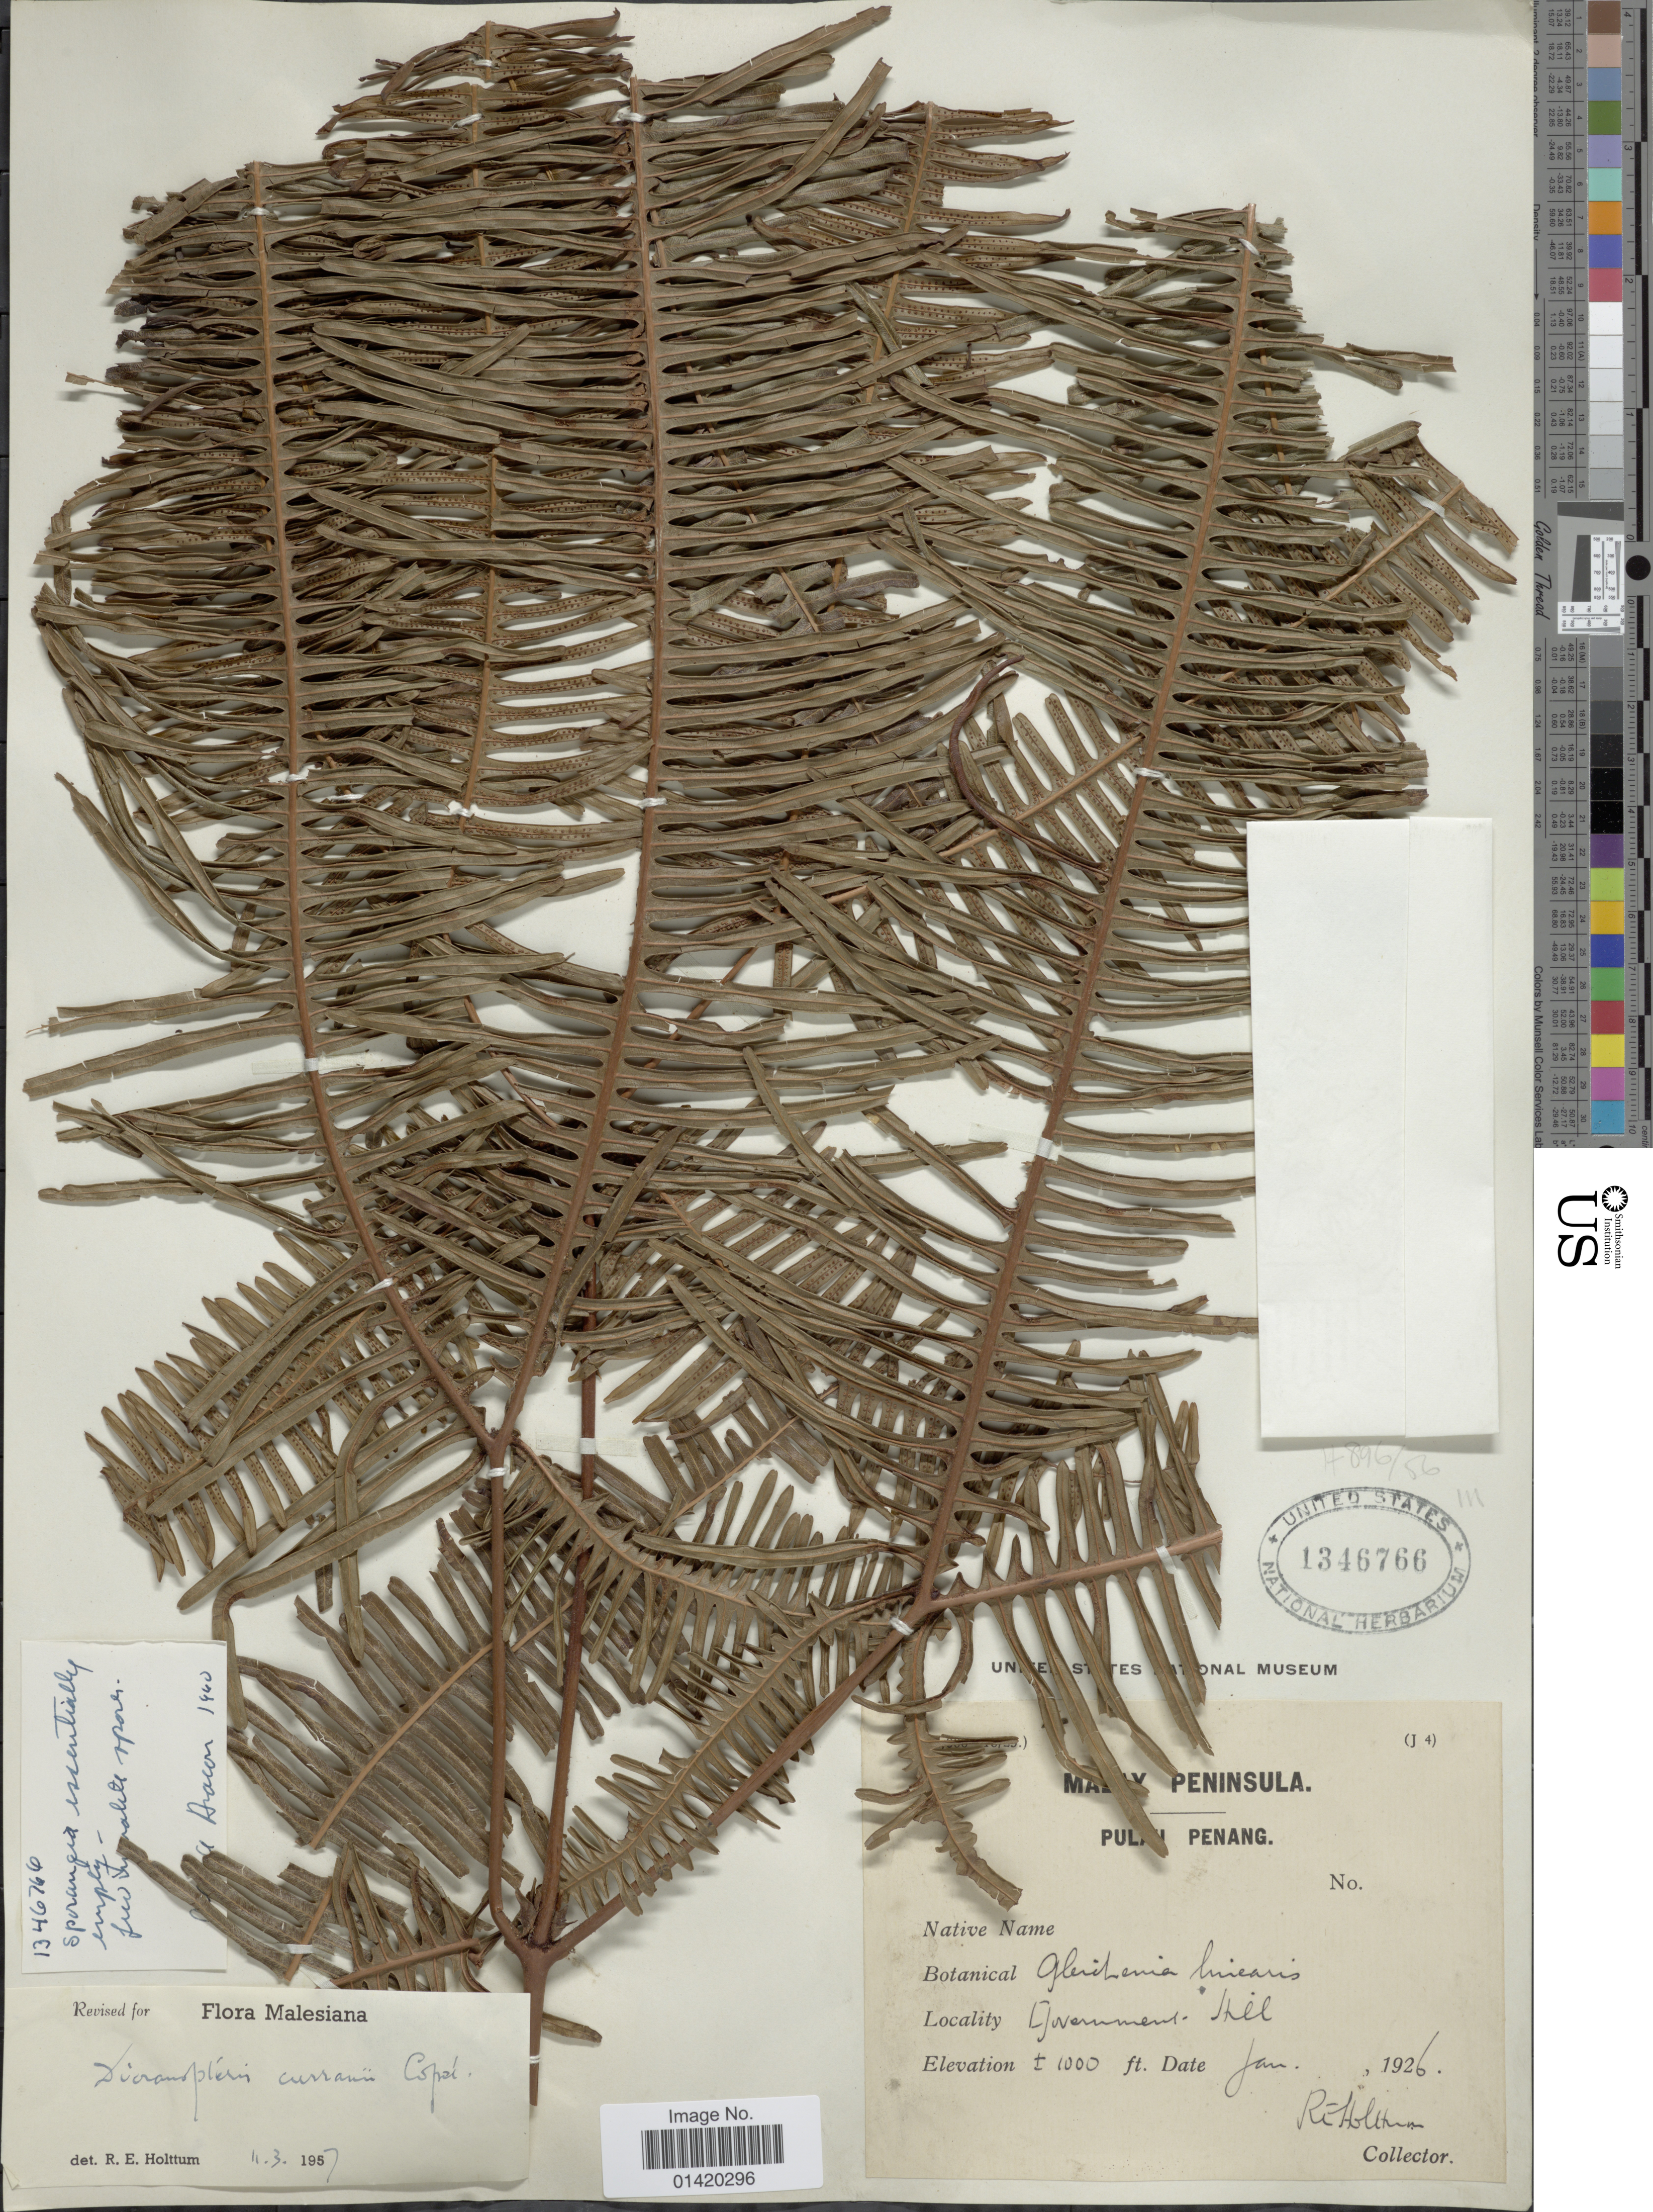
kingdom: Plantae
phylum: Tracheophyta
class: Polypodiopsida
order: Gleicheniales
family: Gleicheniaceae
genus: Dicranopteris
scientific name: Dicranopteris curranii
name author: Copel.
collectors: R. E. Holttum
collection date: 1926-01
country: Malaysia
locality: Pu [illegible text] Penang, Government Hill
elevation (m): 305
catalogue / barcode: US 1346766